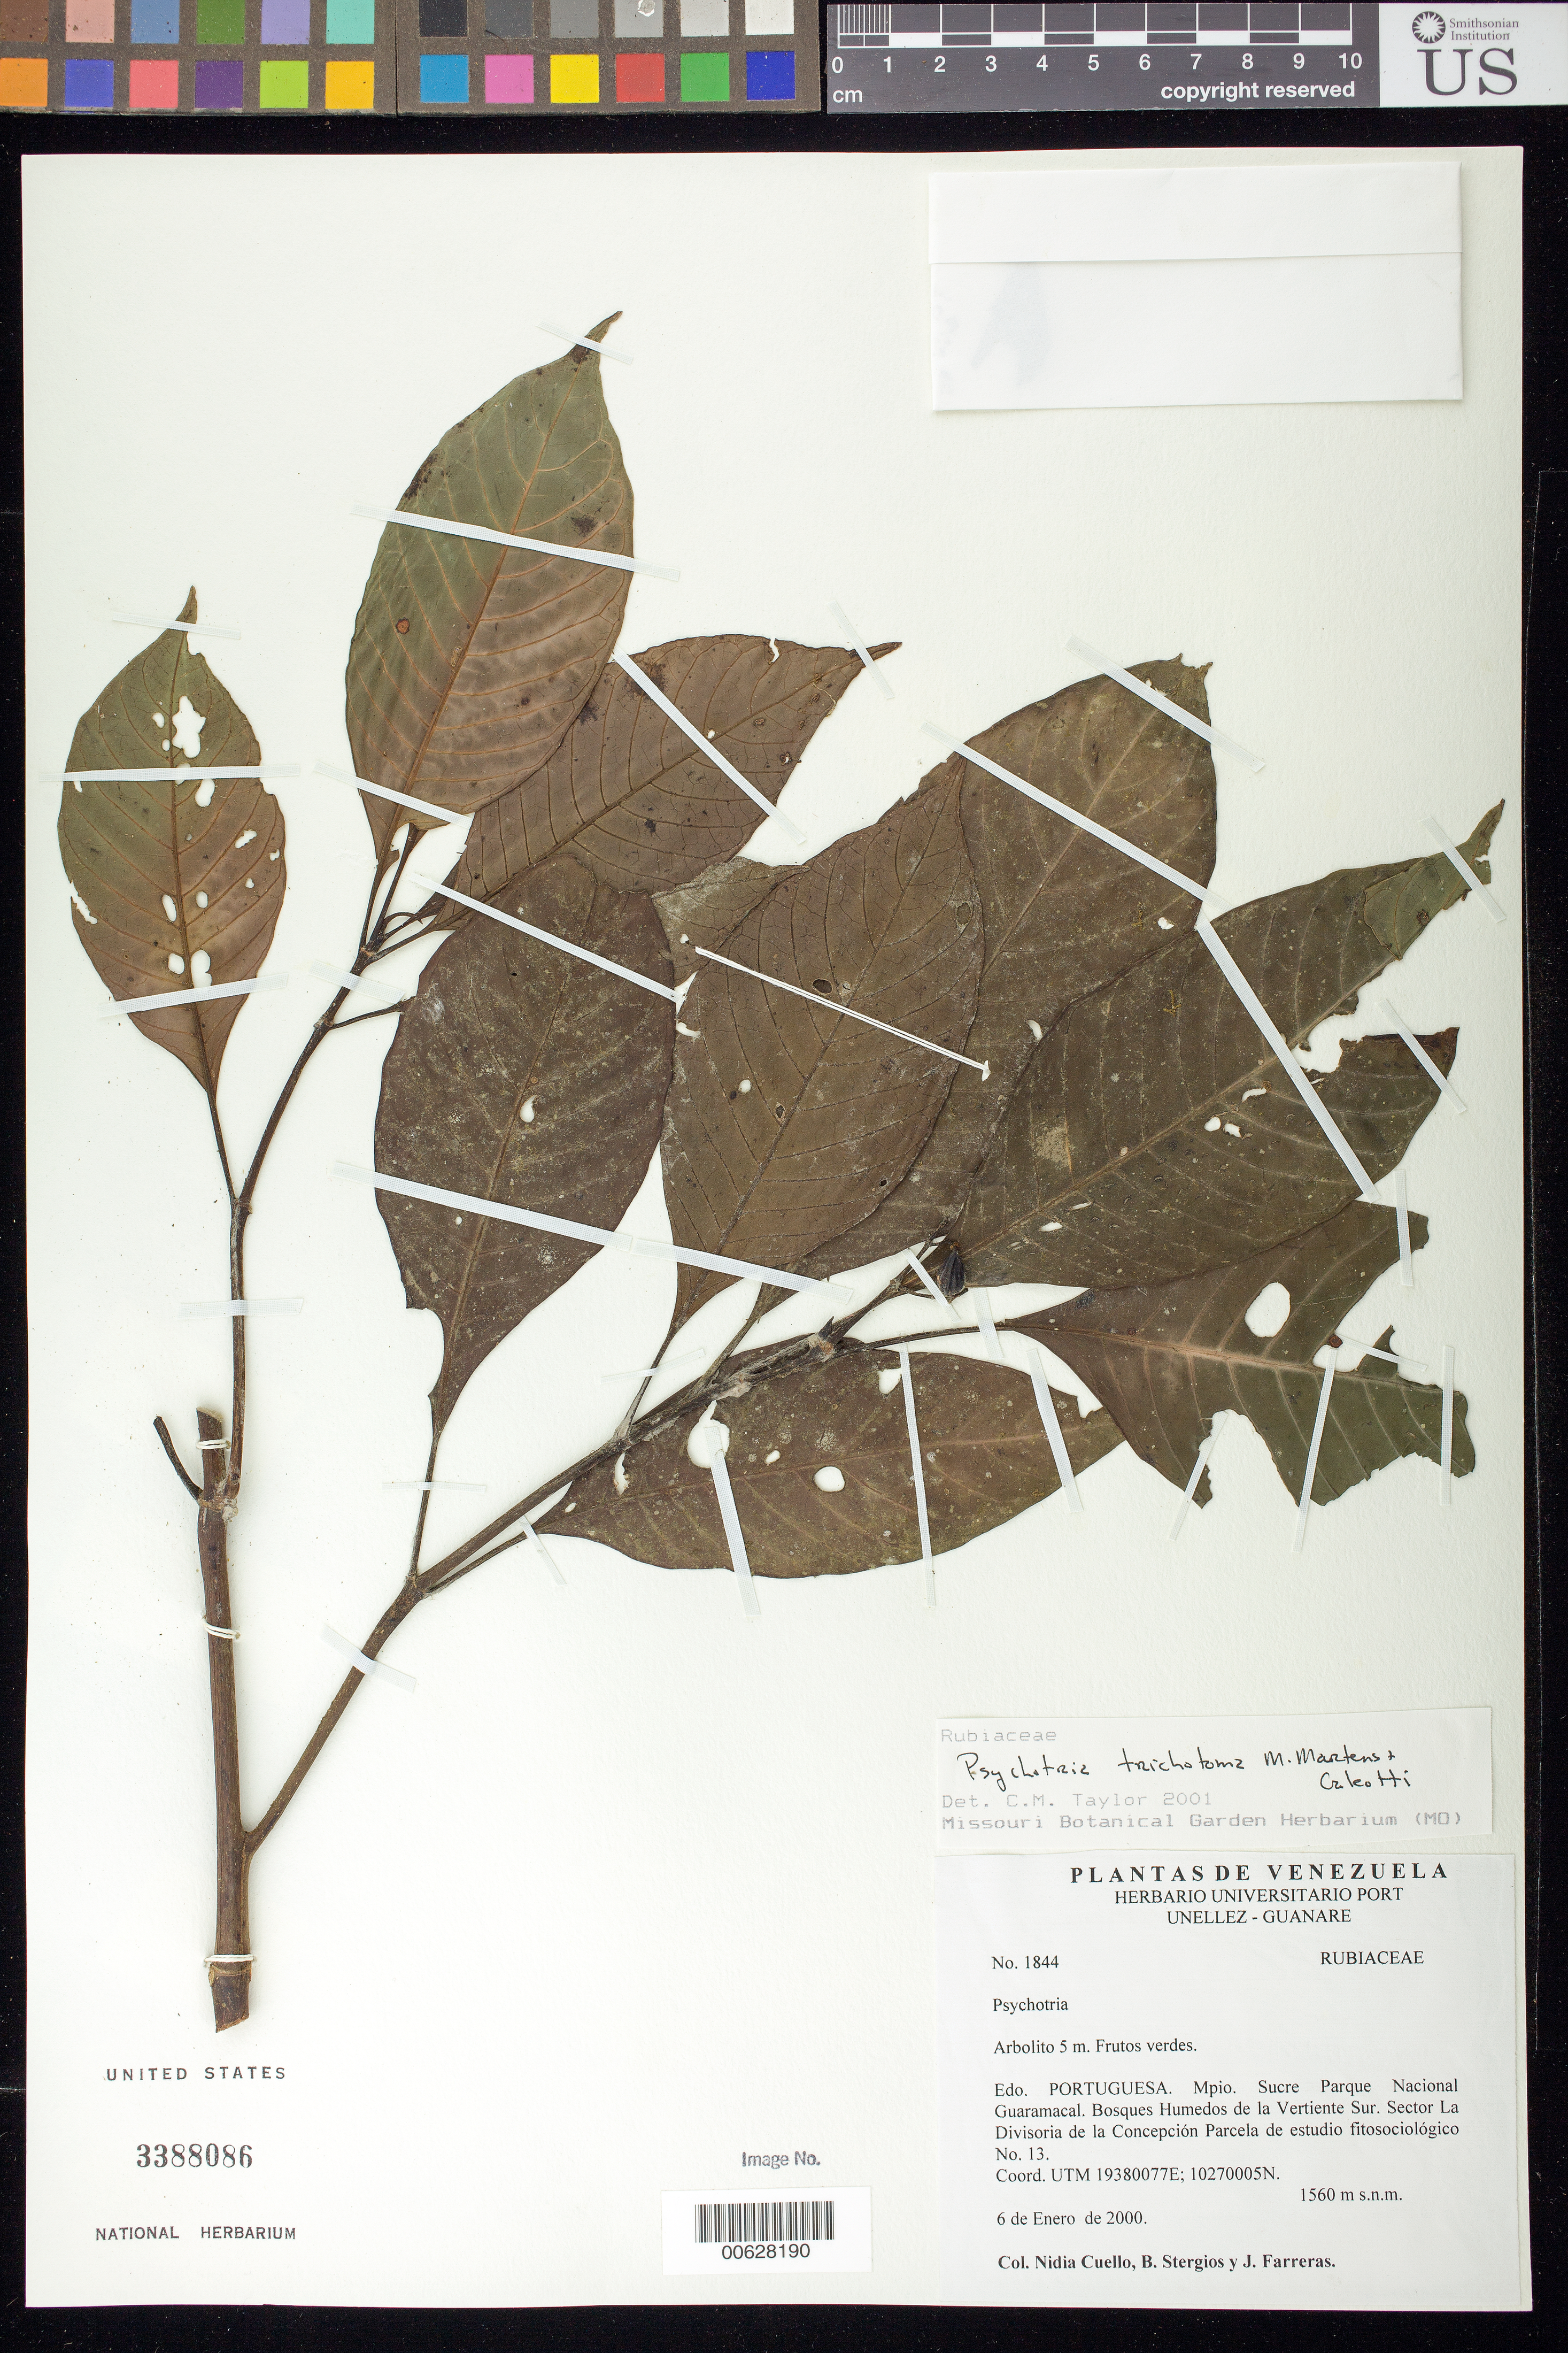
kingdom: Plantae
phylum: Tracheophyta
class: Magnoliopsida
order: Gentianales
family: Rubiaceae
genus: Psychotria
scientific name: Psychotria trichotoma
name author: M. Martens & Galeotti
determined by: Taylor, Charlotte M.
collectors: N. L. Cuello, B. G. Stergios & J. Farreras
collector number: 1844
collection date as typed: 06 Jan 2000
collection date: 2000-01-06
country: Venezuela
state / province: Portuguesa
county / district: Sucre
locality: Parque Nacional Guaramacal. Sector La Divisoria de la Concepción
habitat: Bosques humedos de la vertiente sur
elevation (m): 1560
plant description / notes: MO, PORT, US, VEN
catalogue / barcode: US 3388086